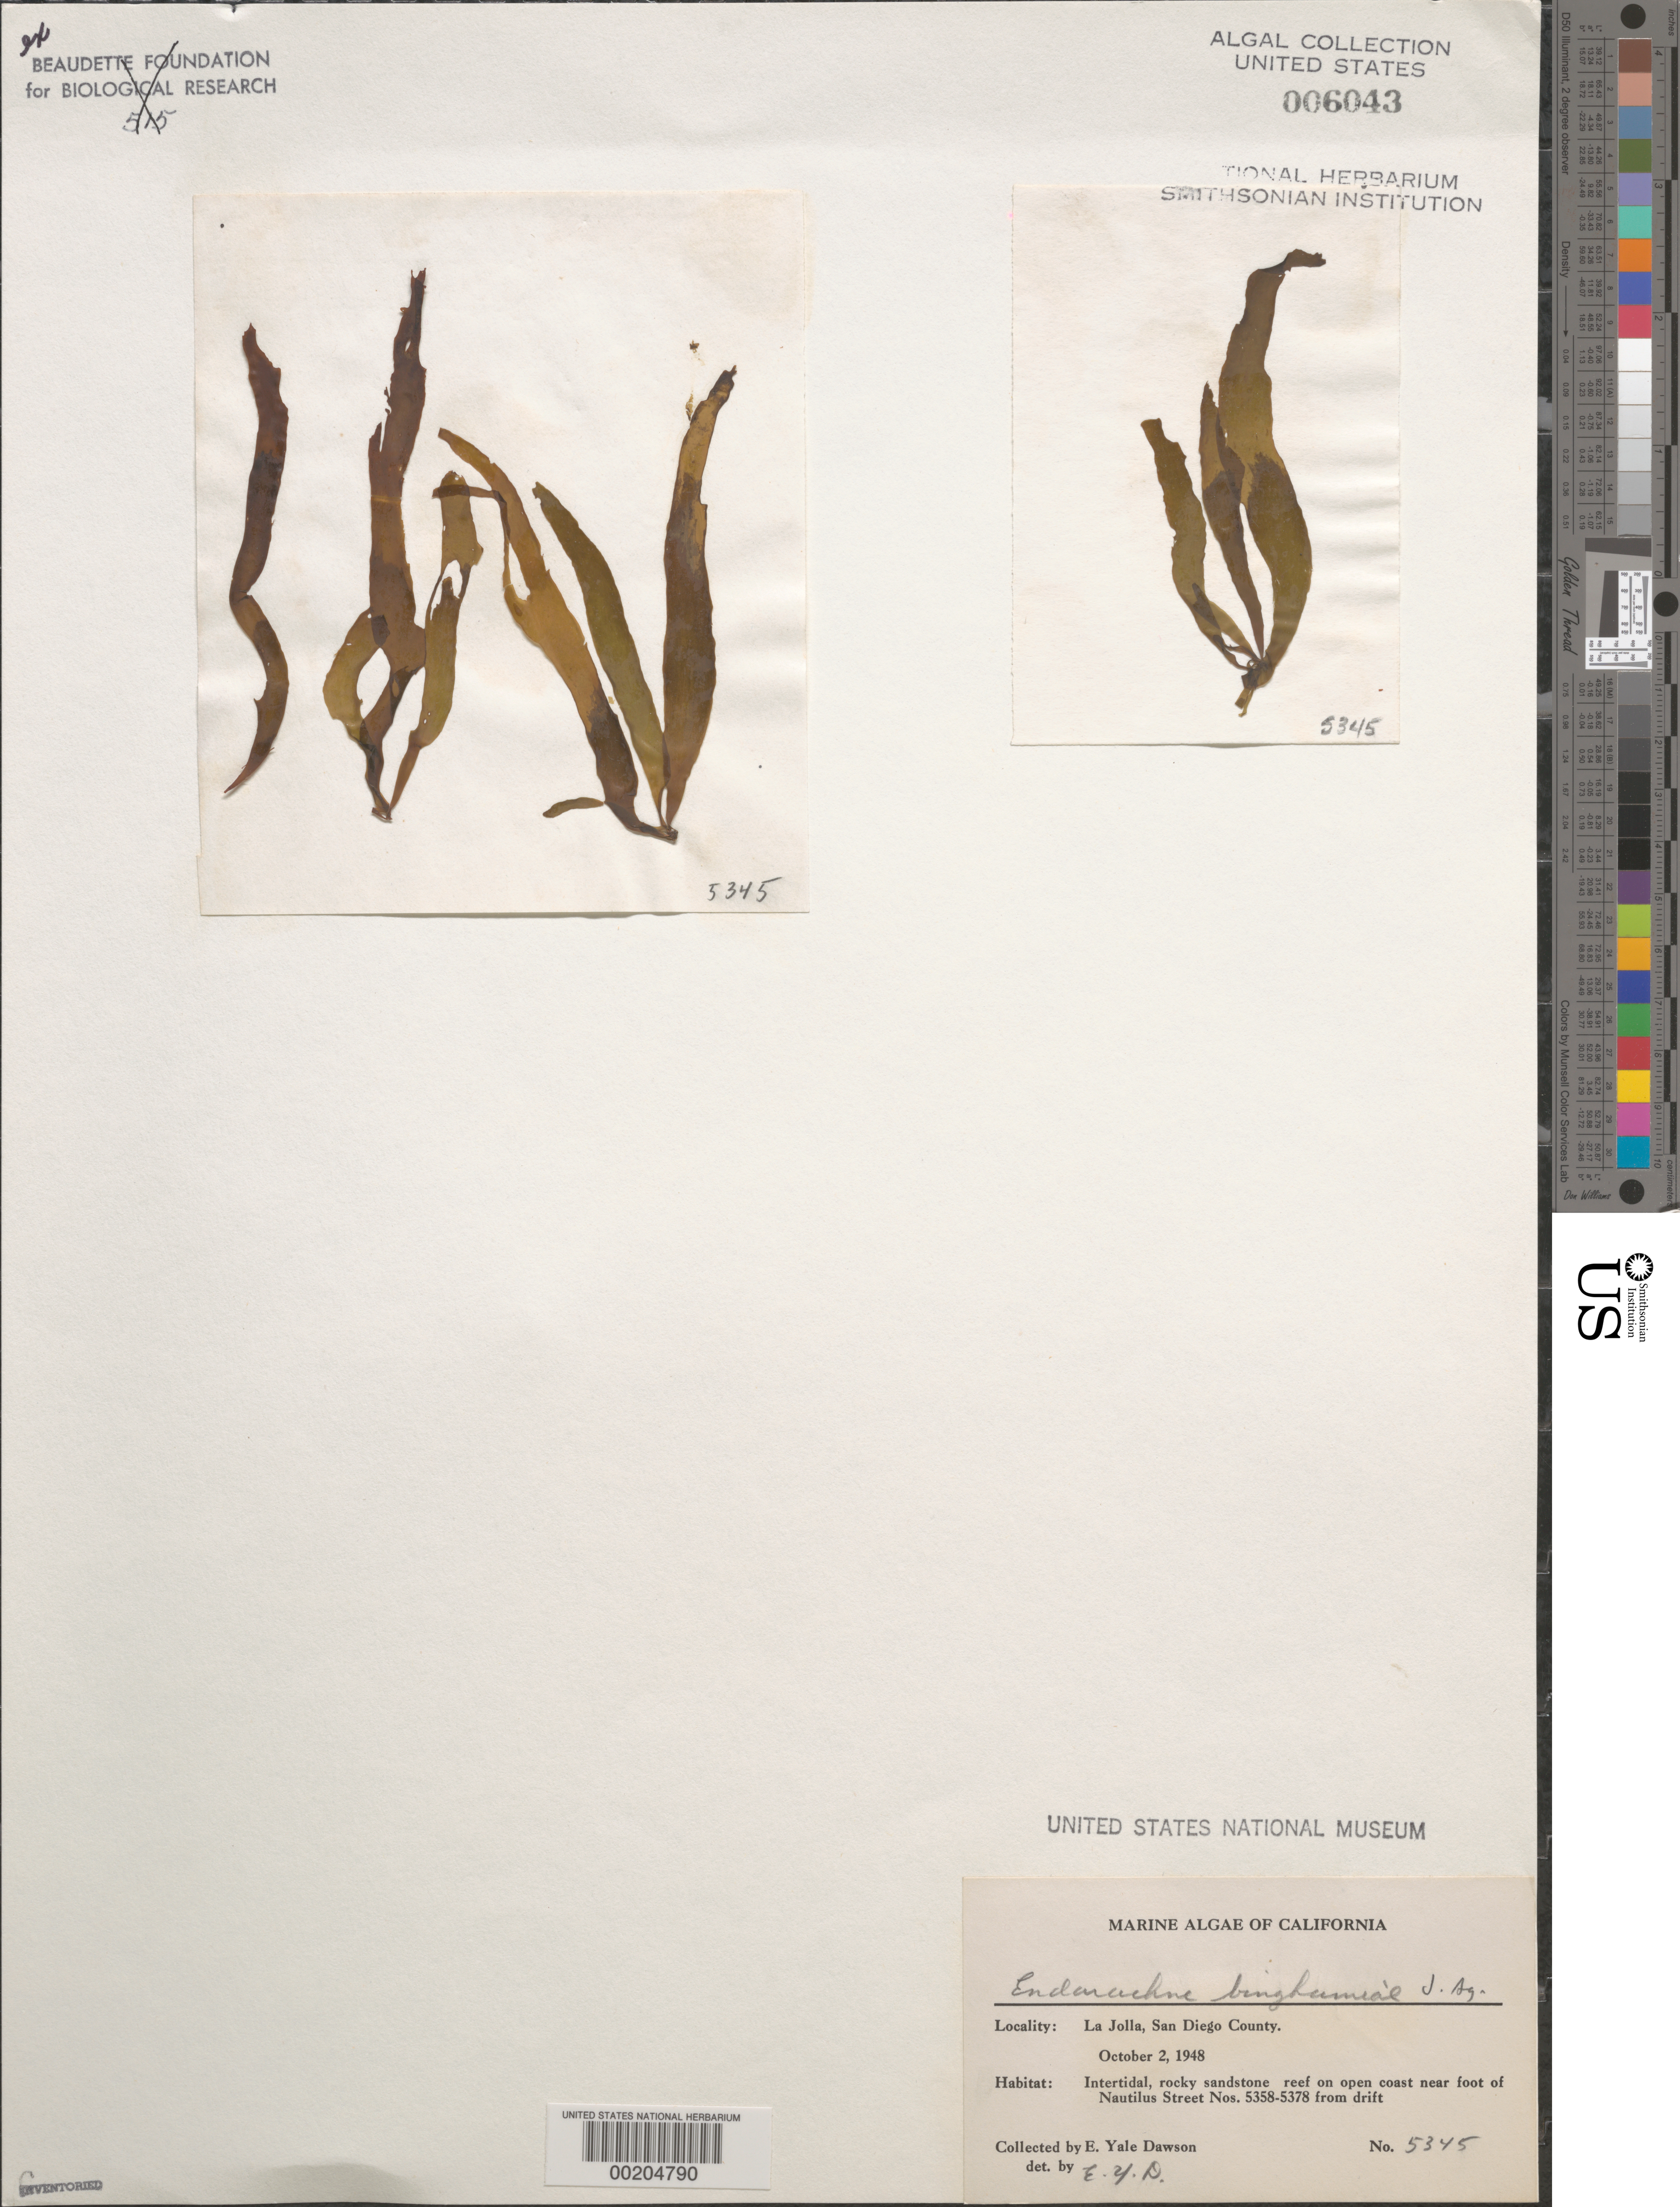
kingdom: Chromista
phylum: Ochrophyta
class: Phaeophyceae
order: Scytosiphonales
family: Scytosiphonaceae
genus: Petalonia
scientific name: Petalonia binghamiae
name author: (J. Agardh) K.L.Vinogr.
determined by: Algae name updating Project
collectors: E. Y. Dawson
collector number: EYD 5345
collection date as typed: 02 Oct 1948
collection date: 1948-10-02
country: United States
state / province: California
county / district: San Diego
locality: La Jolla, near foot of Nautilus Street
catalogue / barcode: US 6043